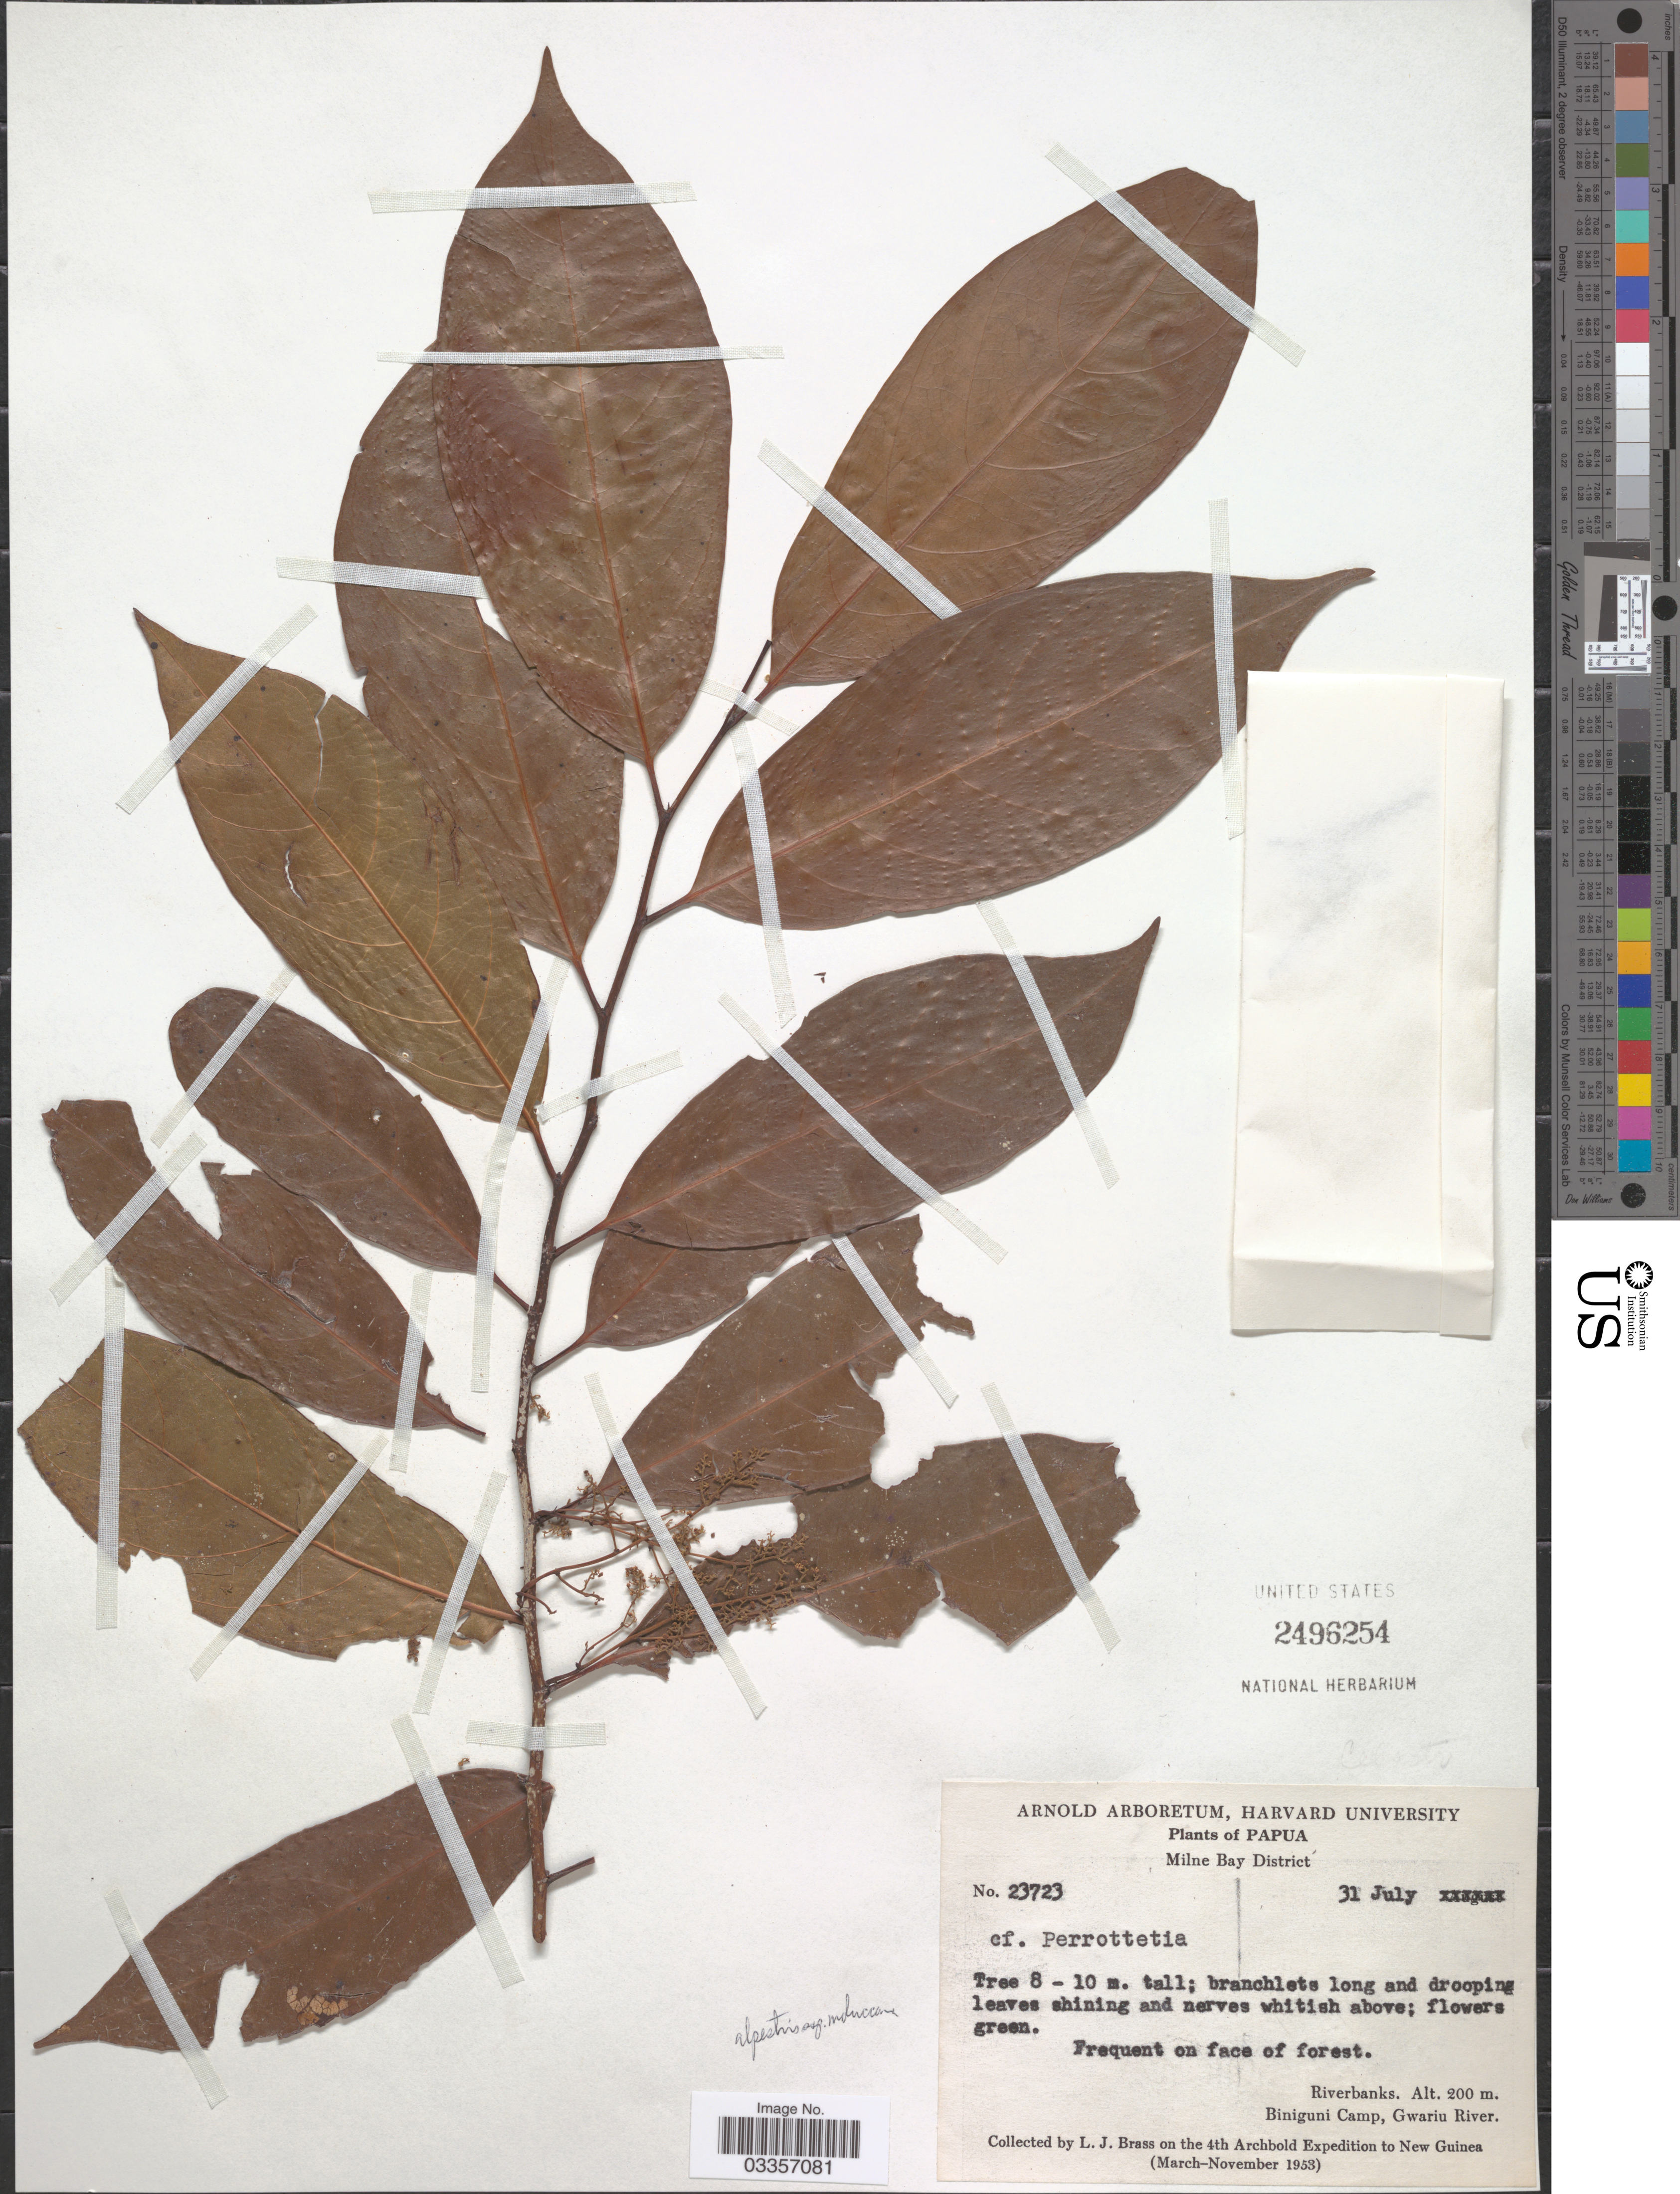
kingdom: Plantae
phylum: Tracheophyta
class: Magnoliopsida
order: Huerteales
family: Dipentodontaceae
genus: Perrottetia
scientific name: Perrottetia alpestris subsp. moluccana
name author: (Blume) Ding Hou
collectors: L. J. Brass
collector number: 23723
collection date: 1953-07-31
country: Papua New Guinea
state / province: Milne Bay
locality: Papua, Milne Bay District, Biniguni Camp, Gwariu River, New Guinea.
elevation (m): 200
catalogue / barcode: US 2496254